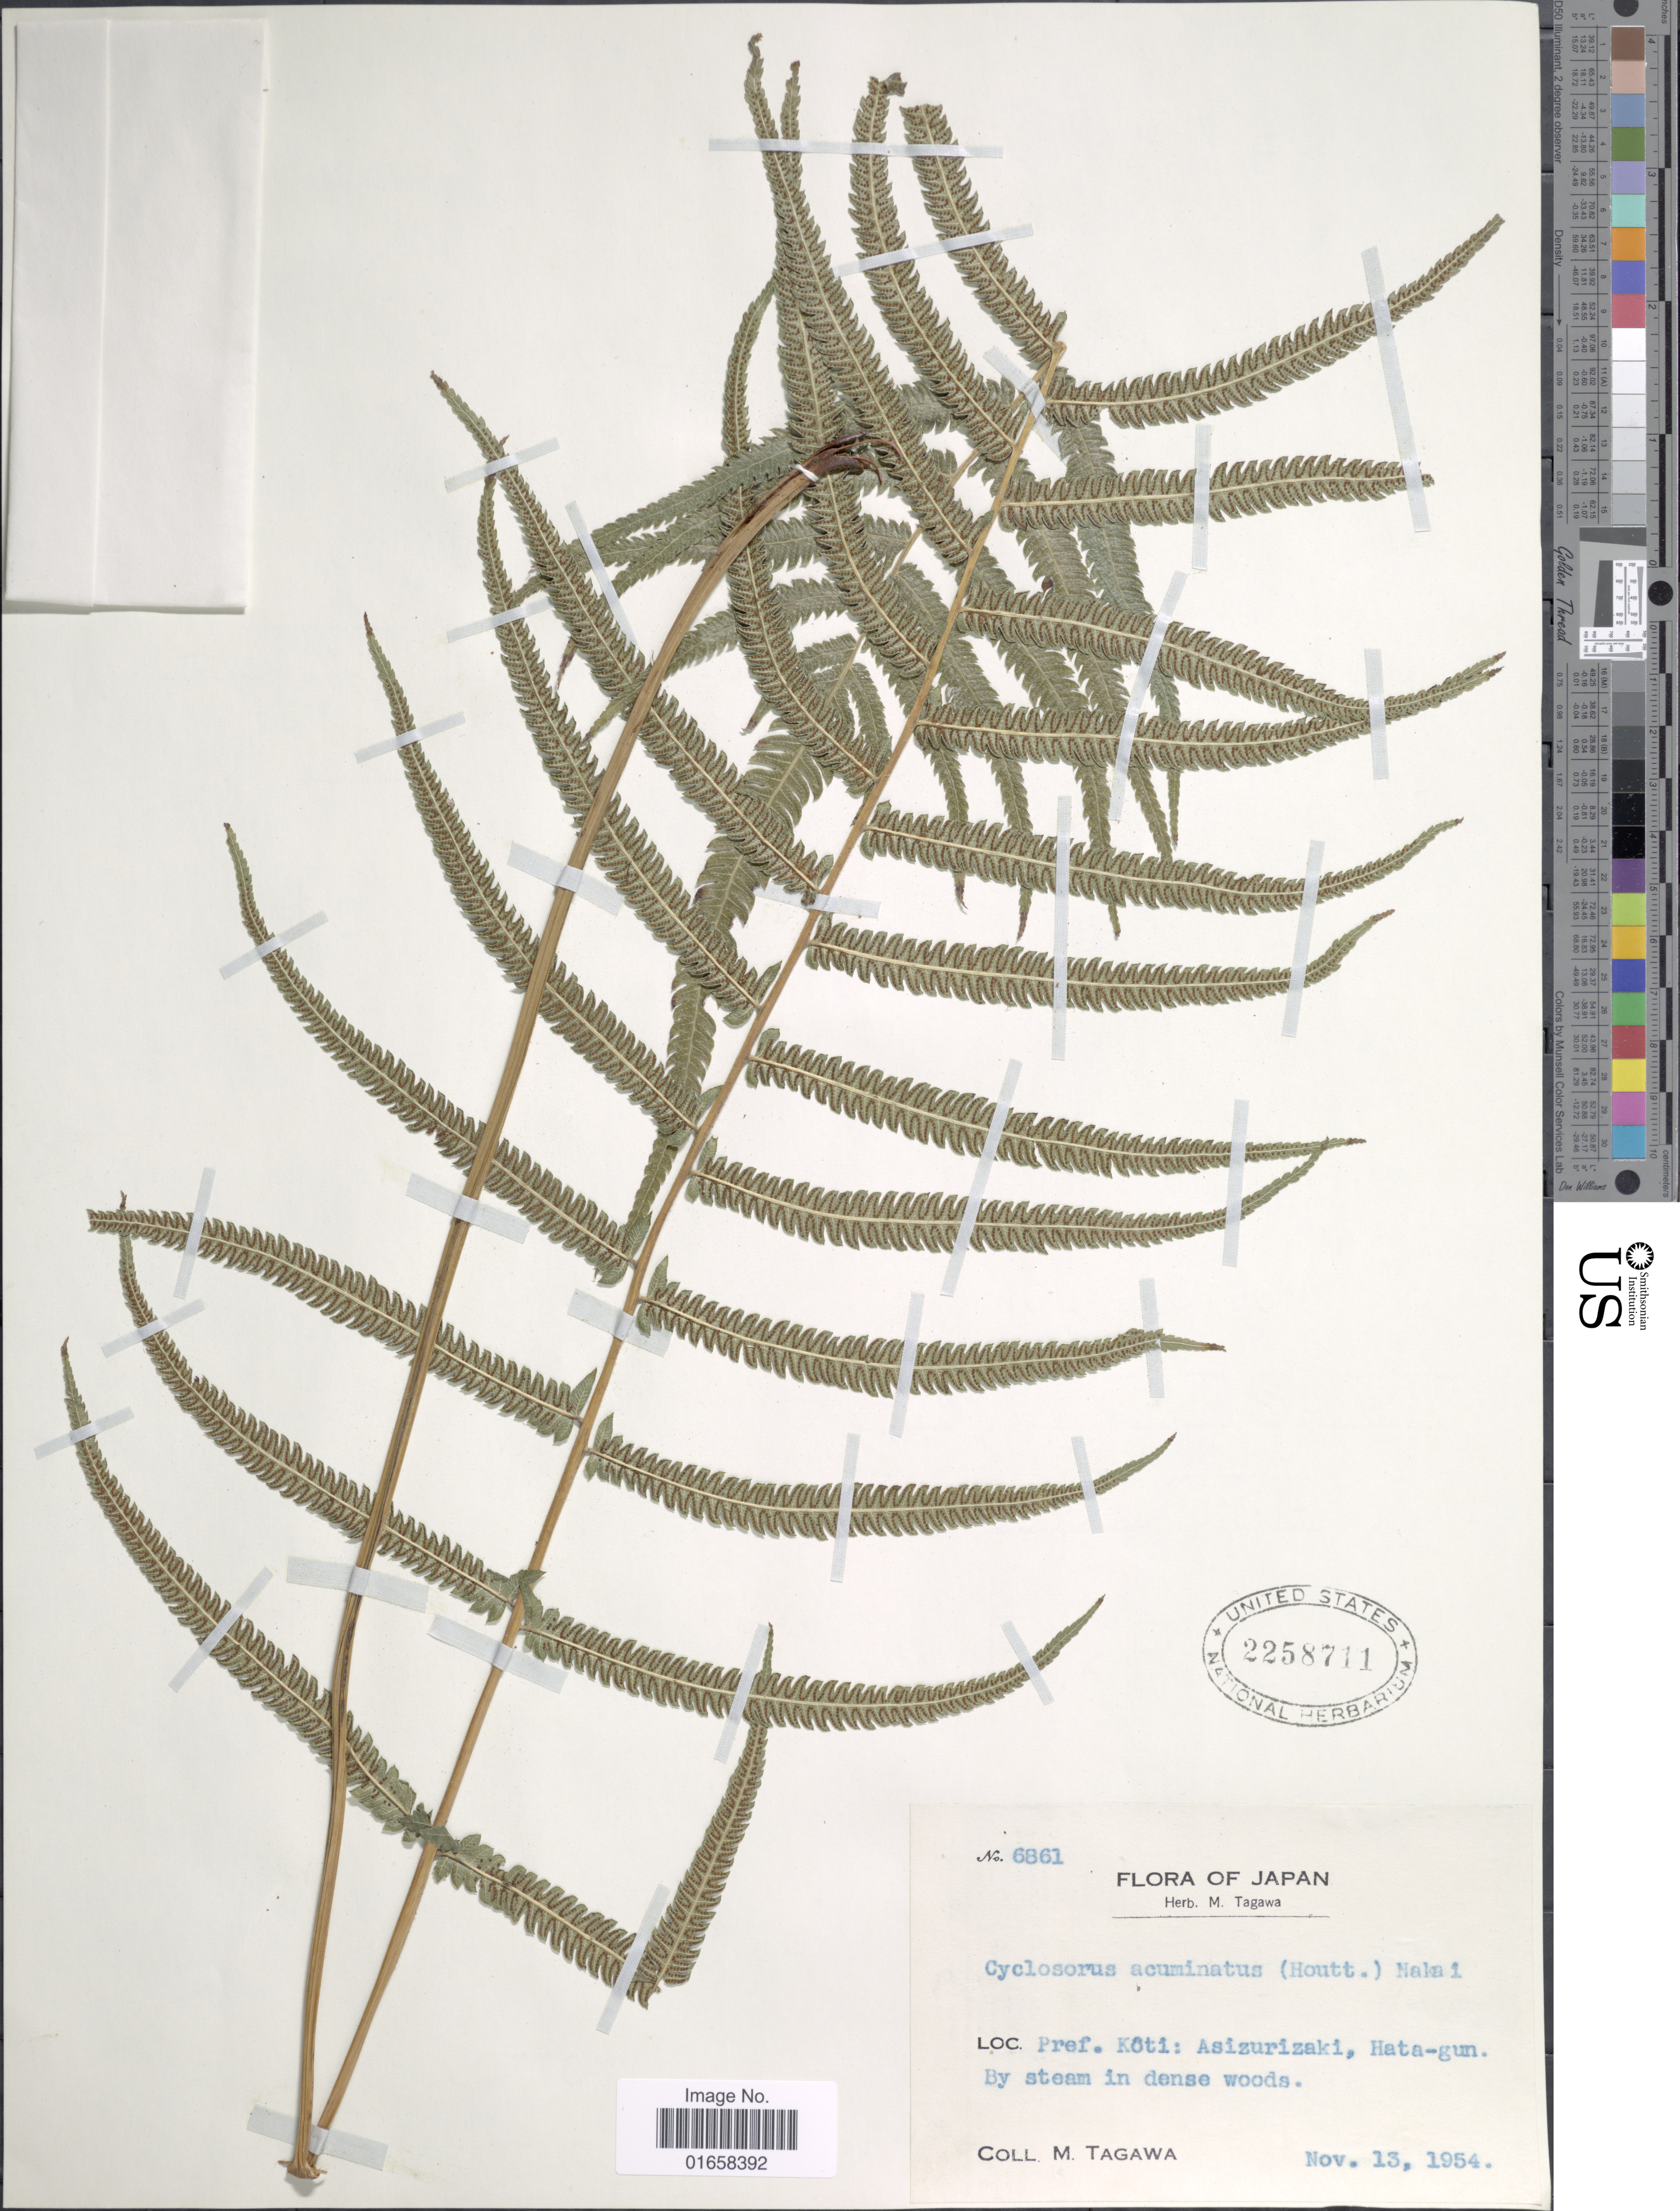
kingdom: Plantae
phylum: Tracheophyta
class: Polypodiopsida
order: Polypodiales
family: Thelypteridaceae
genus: Christella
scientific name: Christella acuminata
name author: (Houtt.) H. Lév.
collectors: M. Tagawa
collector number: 6861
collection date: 1954-11-13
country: Japan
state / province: Koti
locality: Pref. Kôti: Asizurizaki, Hata-gun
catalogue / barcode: US 2258711